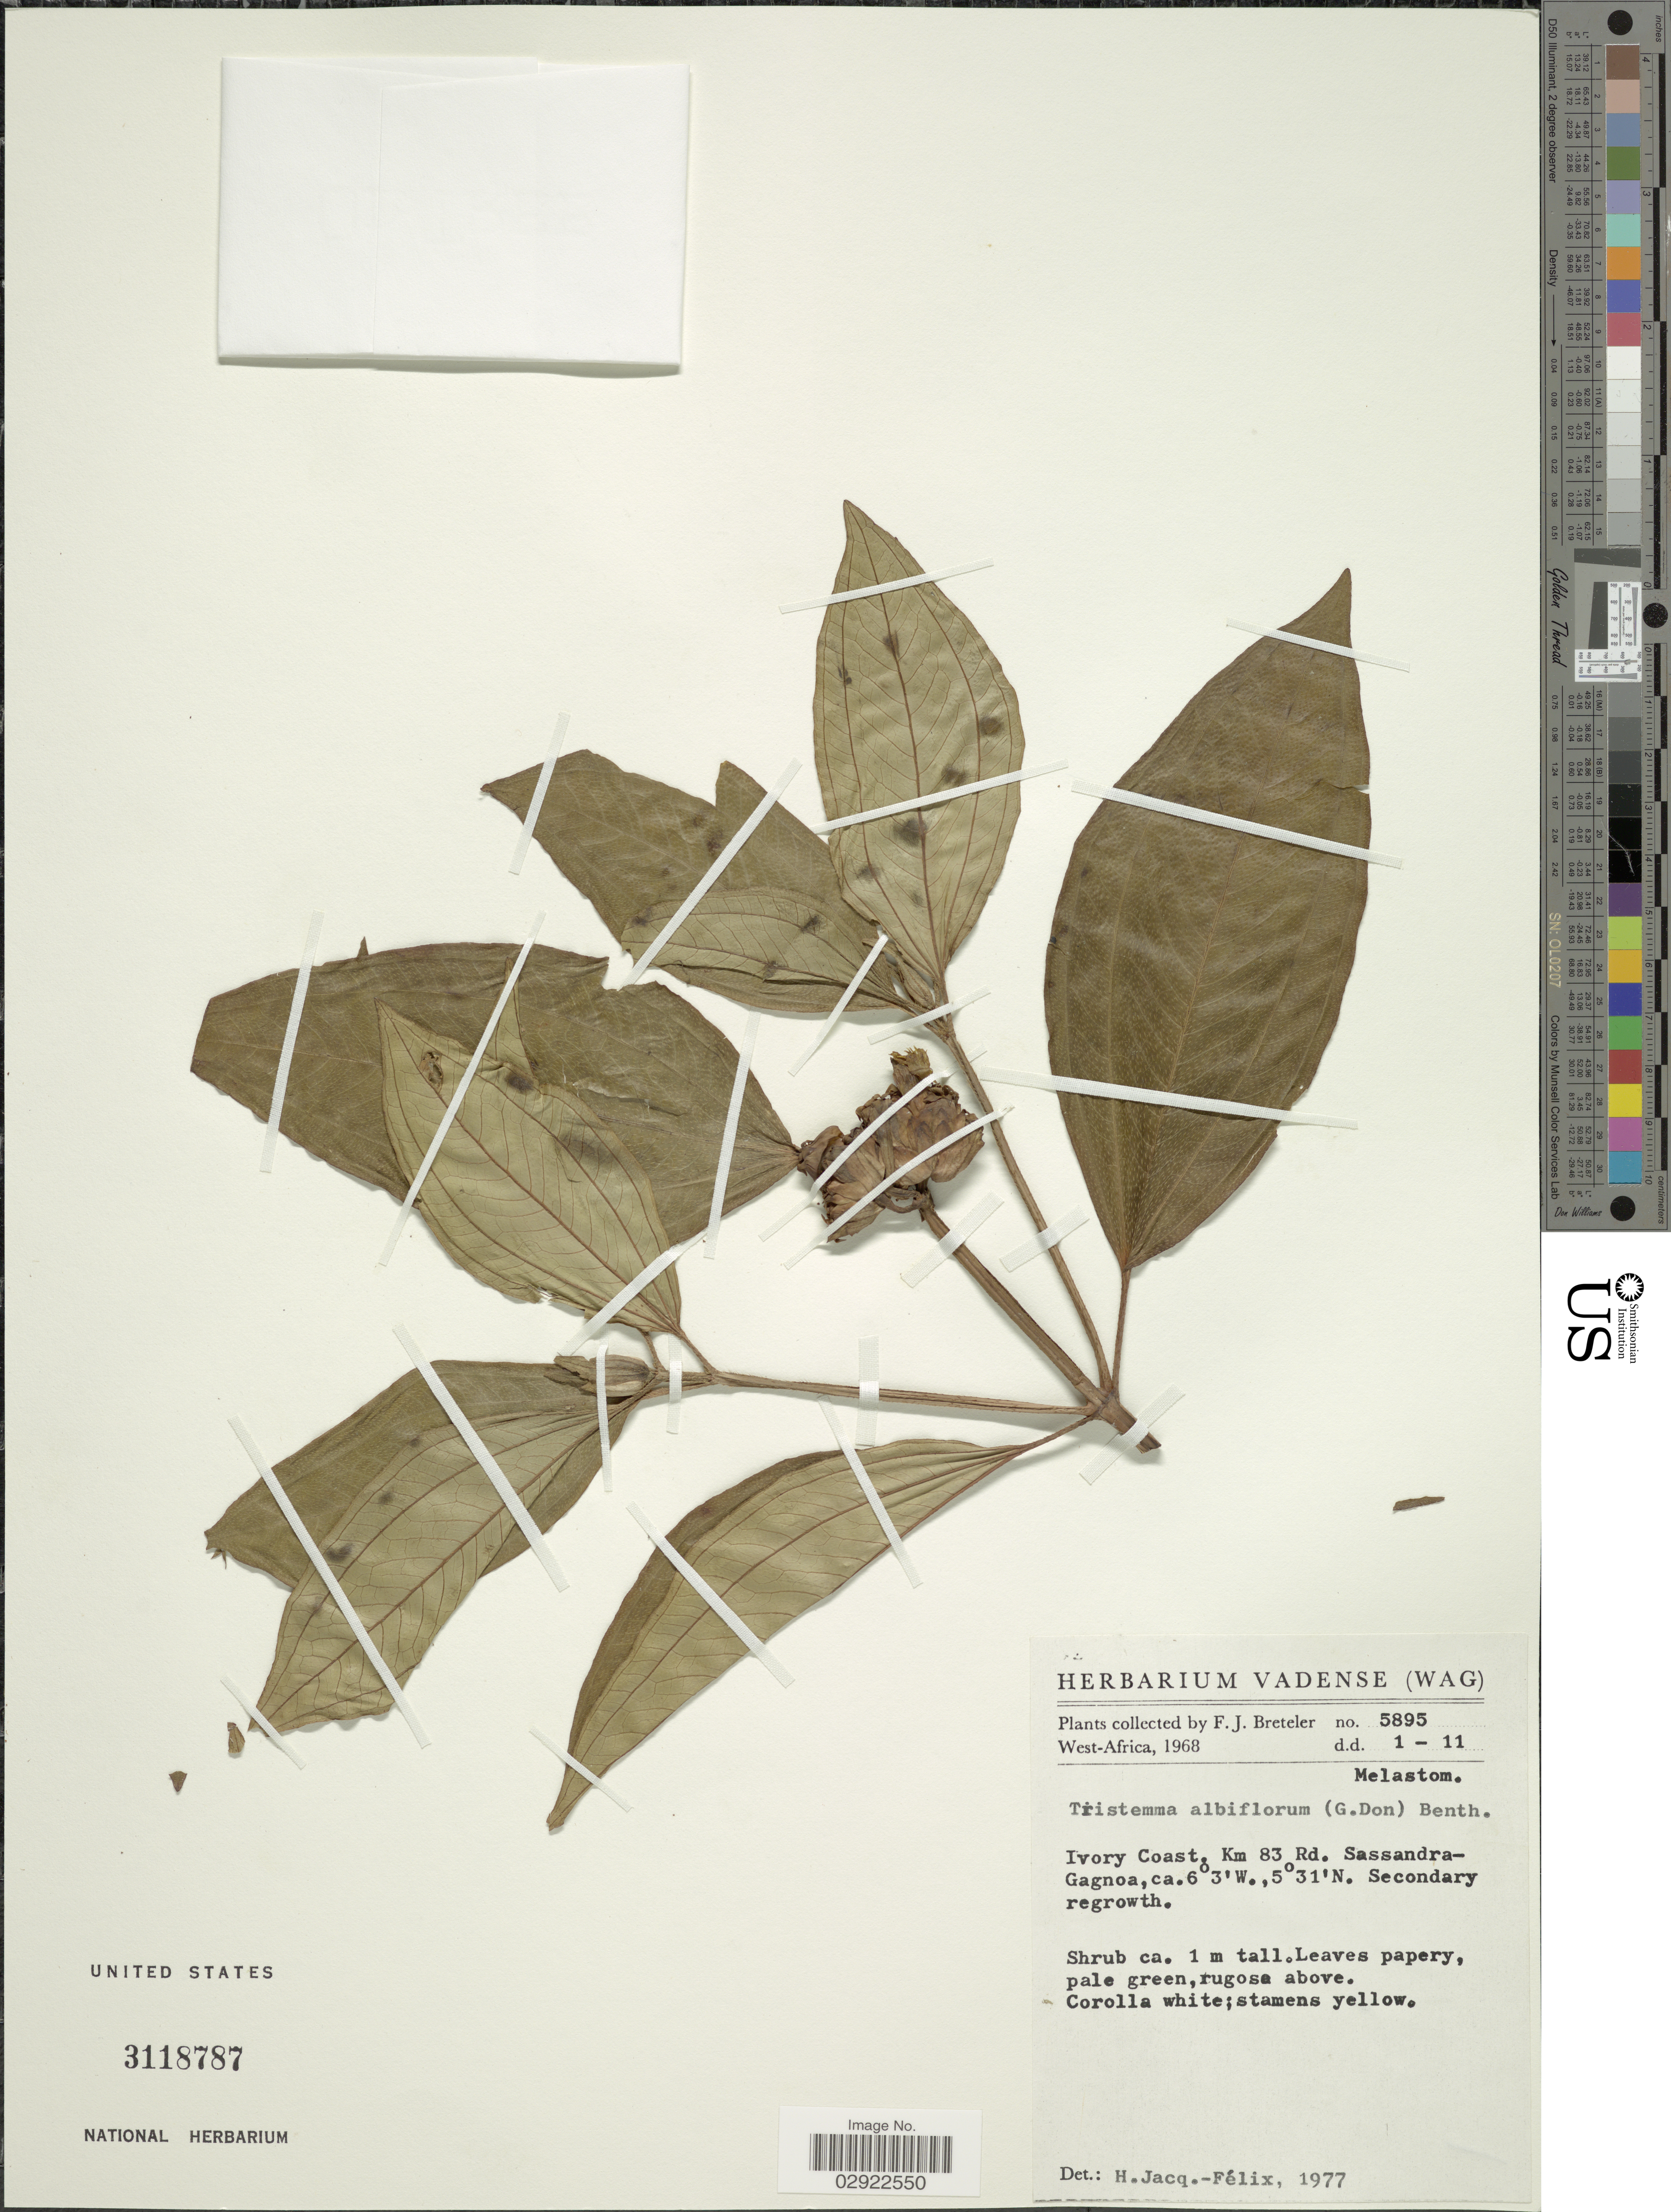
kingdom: Plantae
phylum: Tracheophyta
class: Magnoliopsida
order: Myrtales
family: Melastomataceae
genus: Tristemma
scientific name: Tristemma albiflorum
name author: Benth.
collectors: F. J. Breteler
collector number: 5895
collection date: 1968-11-01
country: Ivory Coast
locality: Km 83 Rd. Sassandra-Gagnoa.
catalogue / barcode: US 3118787